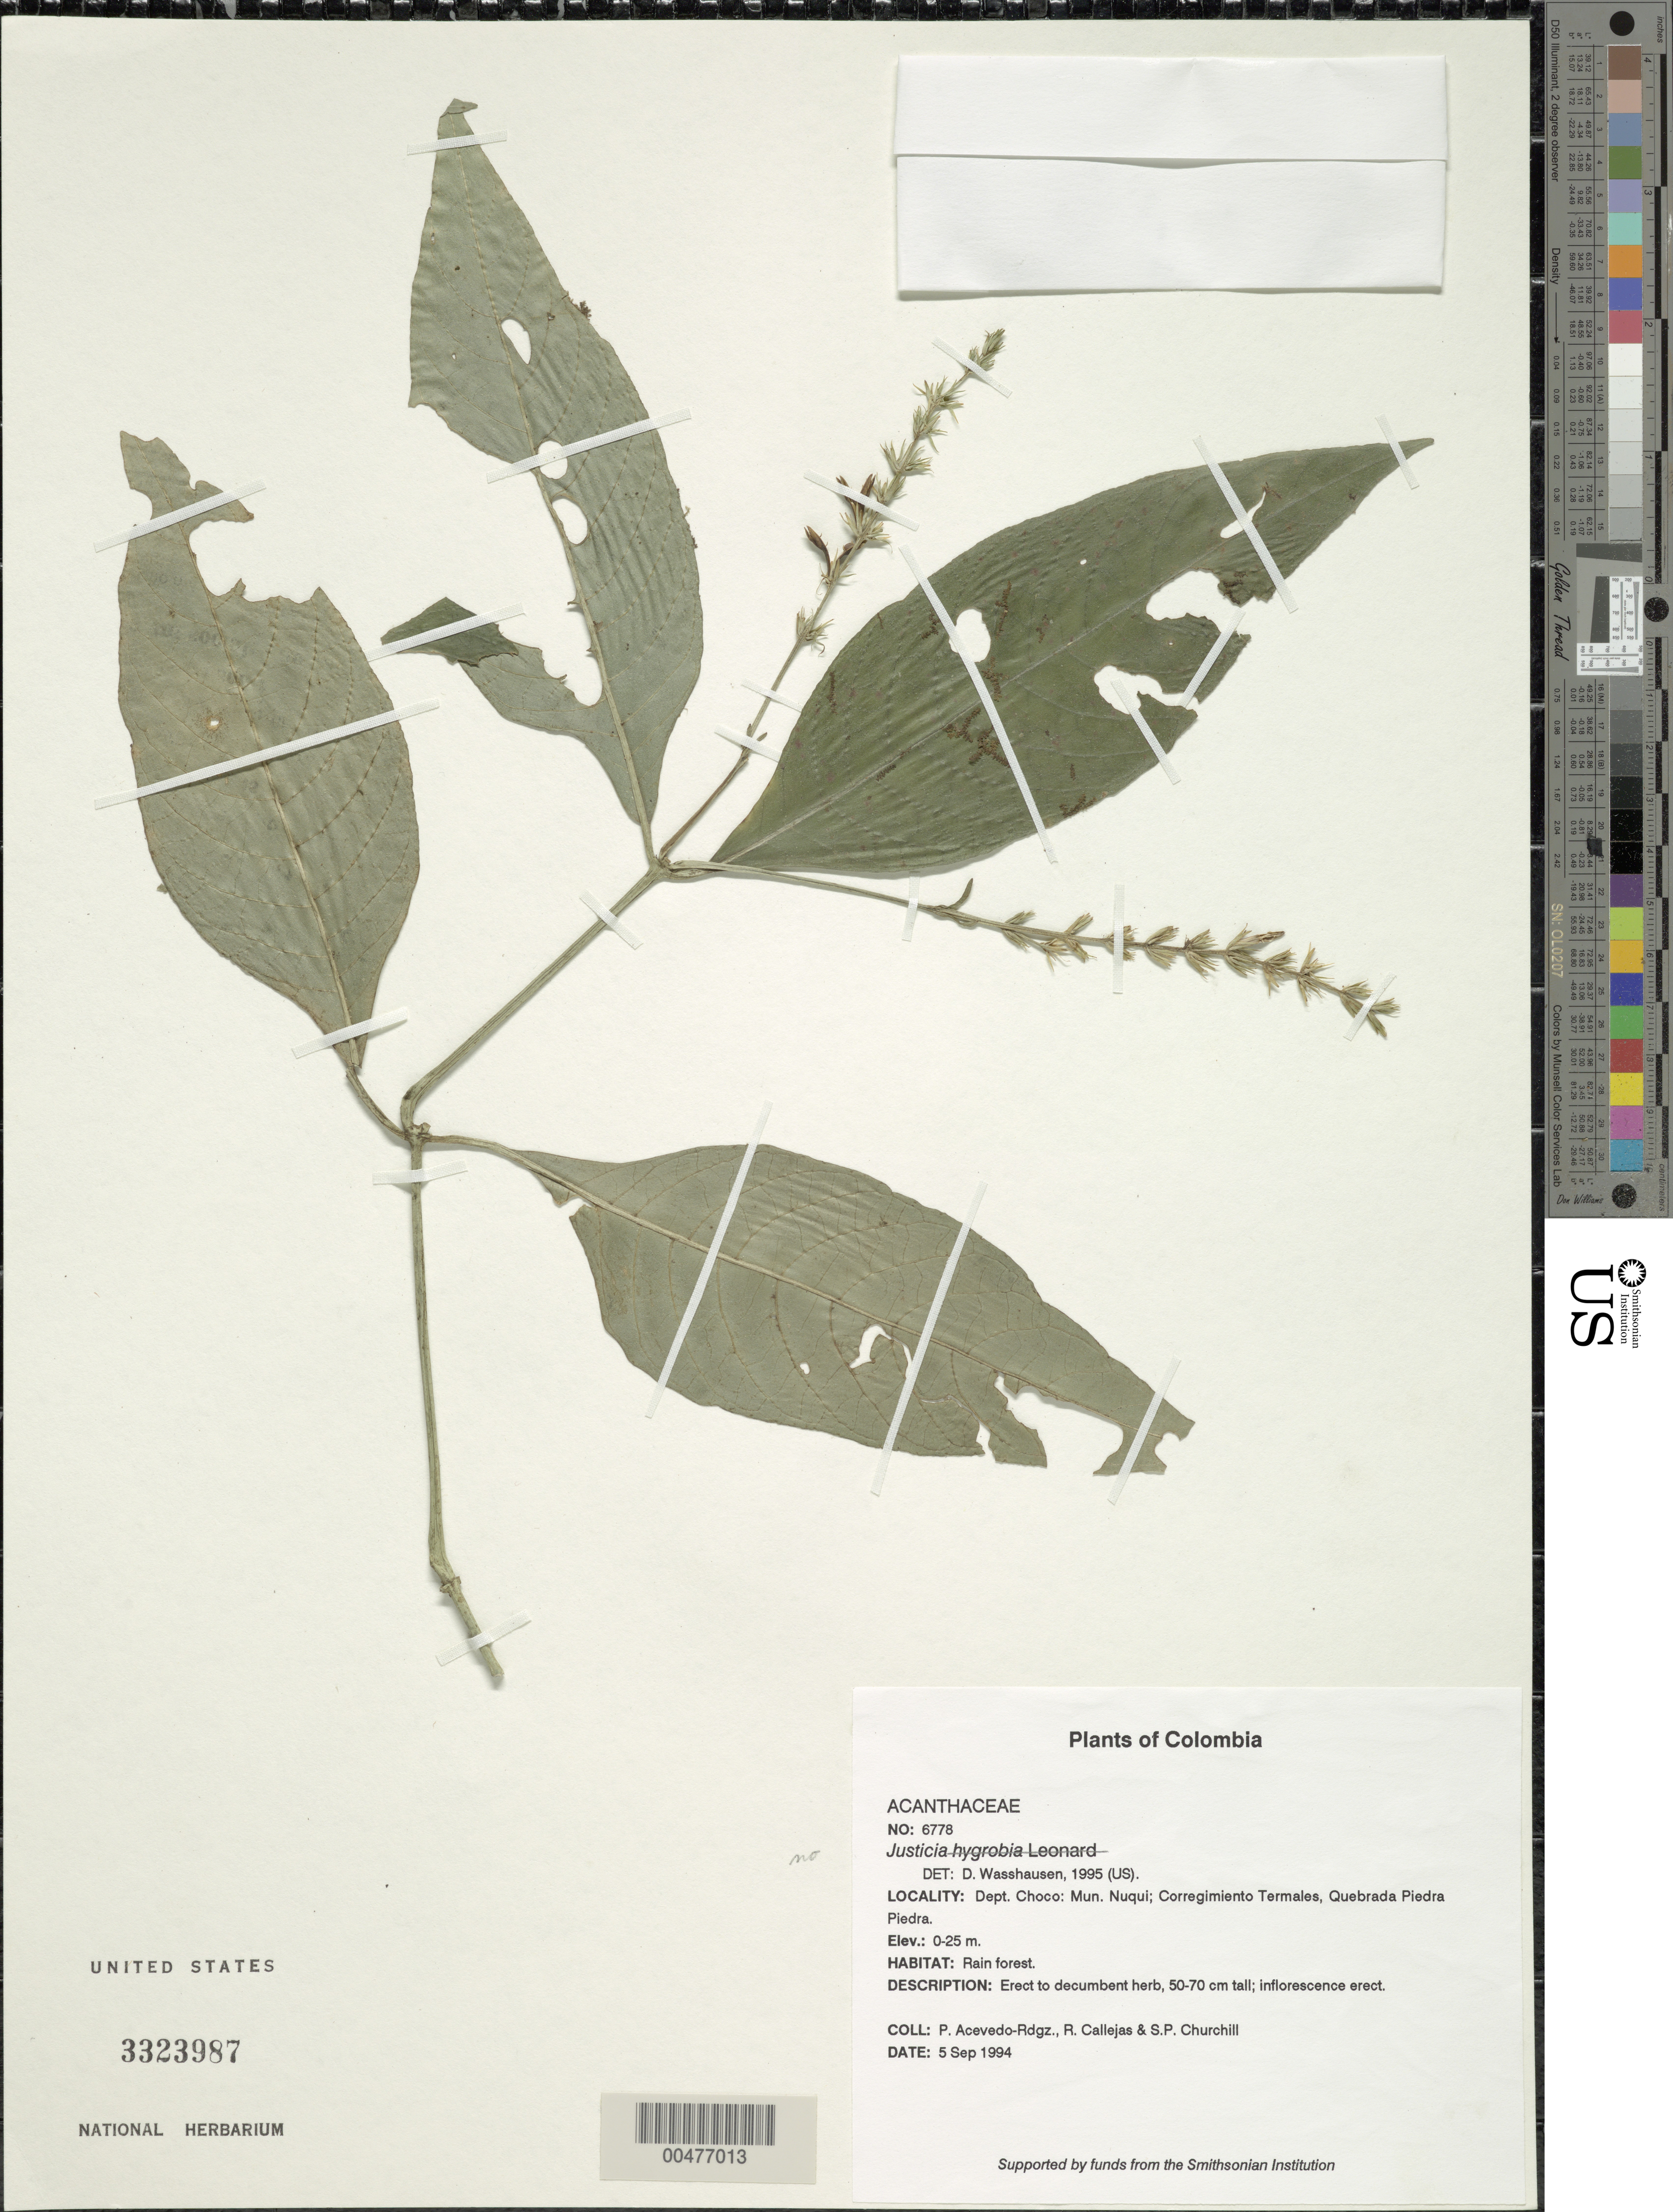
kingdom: Plantae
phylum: Tracheophyta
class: Magnoliopsida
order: Lamiales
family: Acanthaceae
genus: Justicia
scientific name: Justicia hygrobia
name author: Leonard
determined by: Wasshausen, Dieter C., (BOT), Smithsonian Institution - National Museum of Natural History (UNITED STATES)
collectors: P. Acevedo-Rodr., R. Callejas & S. Churchill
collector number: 6778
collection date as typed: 05 Sep 1994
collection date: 1994-09-05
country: Colombia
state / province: Chocó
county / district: Nuqui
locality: Depart. Choco; Mun. Nuqui; Corregimiento Termales. Quebrada Piedra Piedra.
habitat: Rain forest.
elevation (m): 0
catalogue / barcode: US 3323987